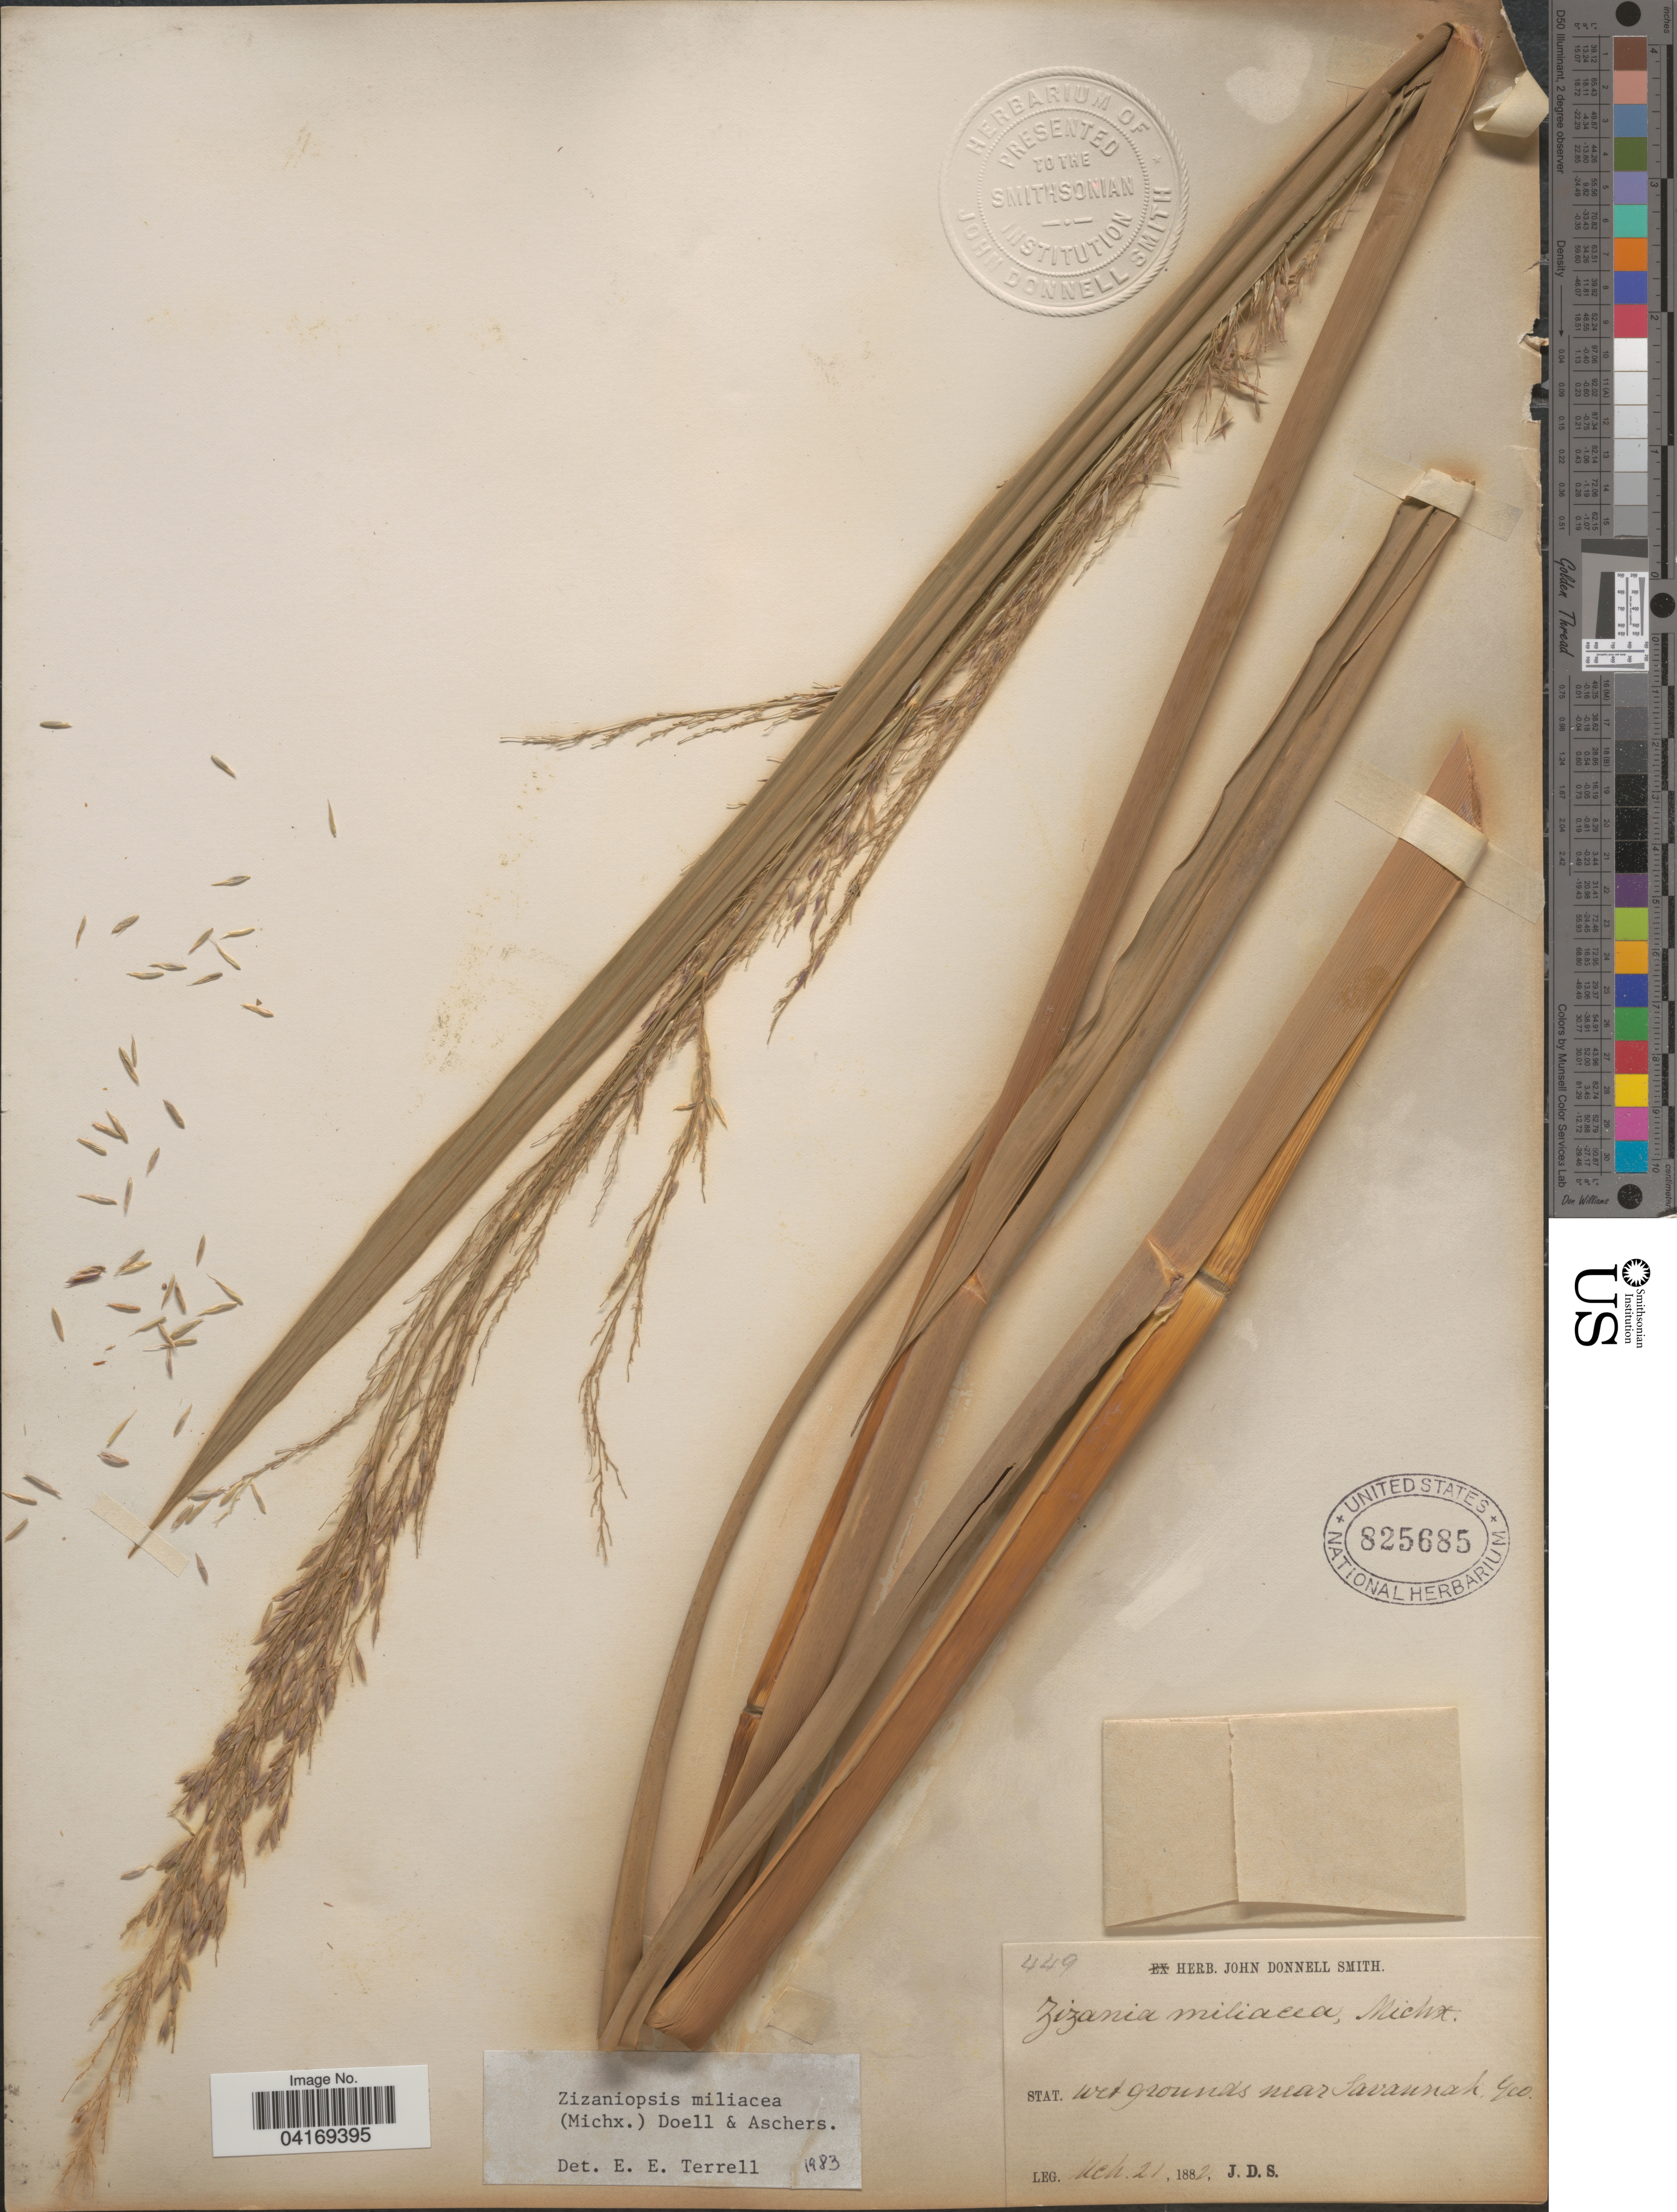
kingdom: Plantae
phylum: Tracheophyta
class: Liliopsida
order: Poales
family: Poaceae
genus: Zizaniopsis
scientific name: Zizaniopsis miliacea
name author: (Michx.) Döll & Asch.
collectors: J. Donnell Smith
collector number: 449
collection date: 1882-03-21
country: United States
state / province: Georgia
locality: Stat. Wet grounds near Savannah.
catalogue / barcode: US 825685